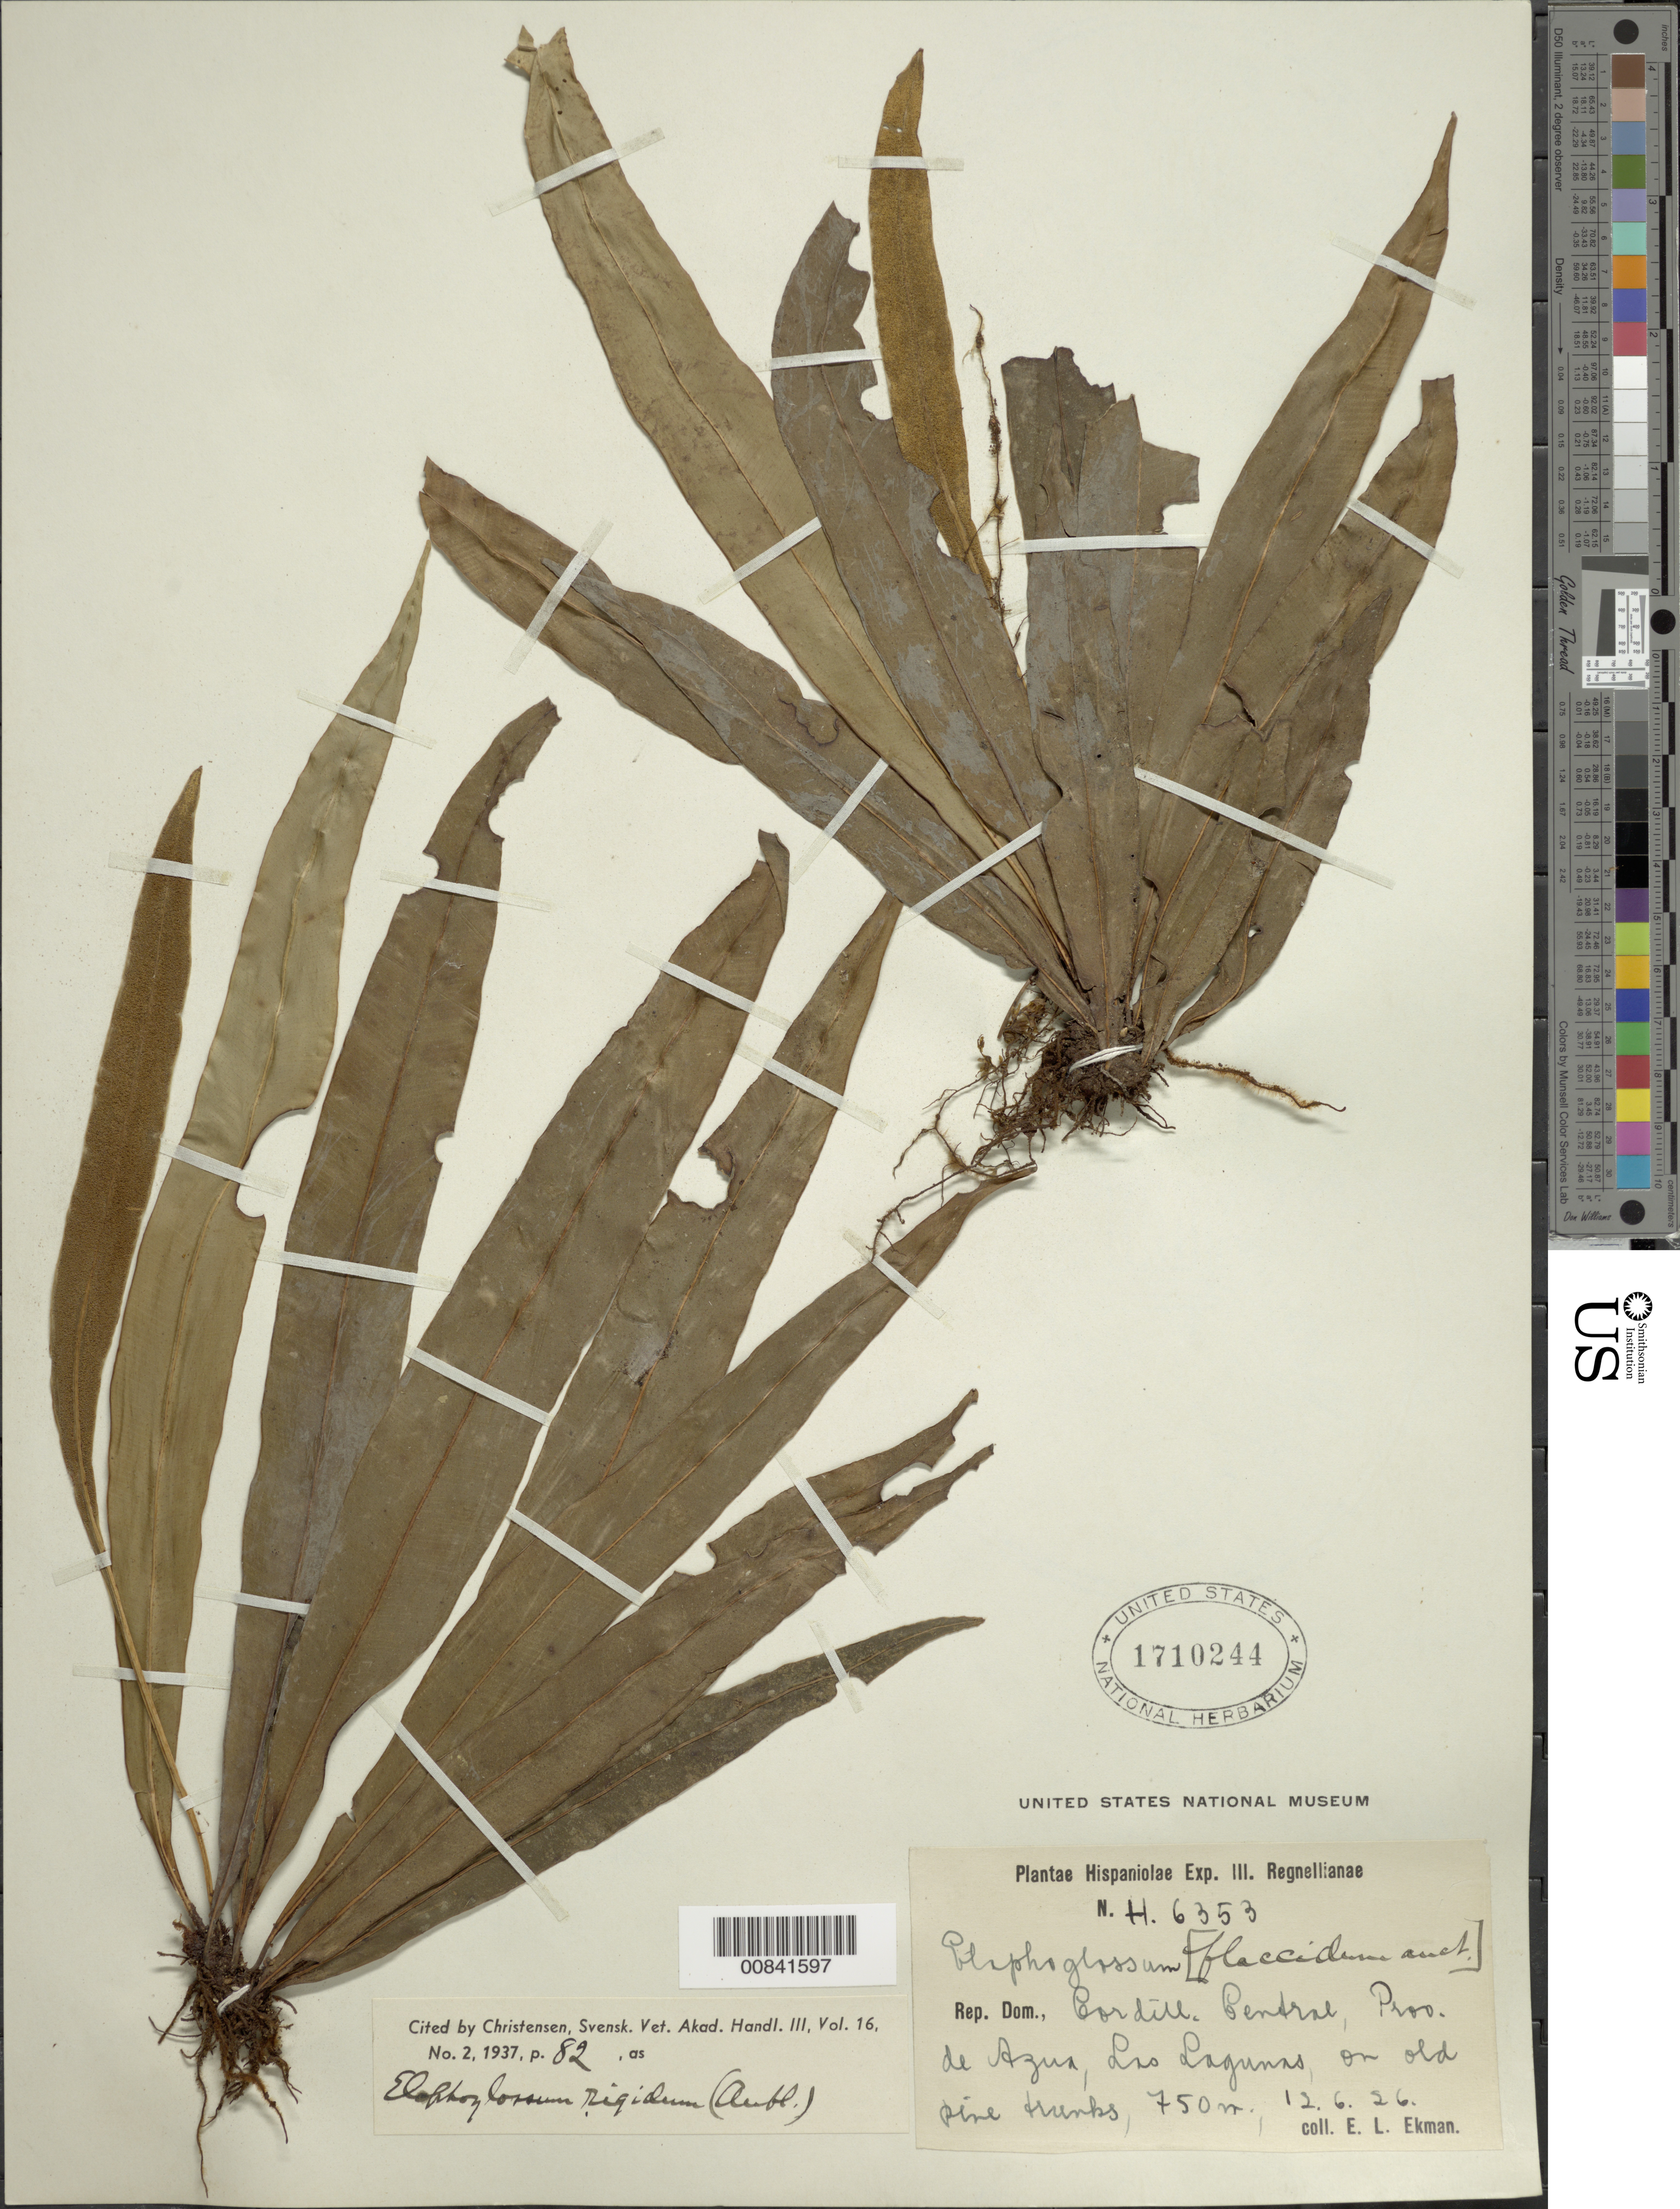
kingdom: Plantae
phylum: Tracheophyta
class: Polypodiopsida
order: Polypodiales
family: Dryopteridaceae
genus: Elaphoglossum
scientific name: Elaphoglossum rigidum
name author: (Aubl.) Urb.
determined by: Christensen, E.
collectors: E. L. Ekman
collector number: H 6353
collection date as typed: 12 Jun 1926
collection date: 1926-06-12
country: Dominican Republic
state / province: Azua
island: Hispaniola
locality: Cordillera Central, Las lagunas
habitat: Old pine trunks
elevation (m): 750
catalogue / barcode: US 1710244